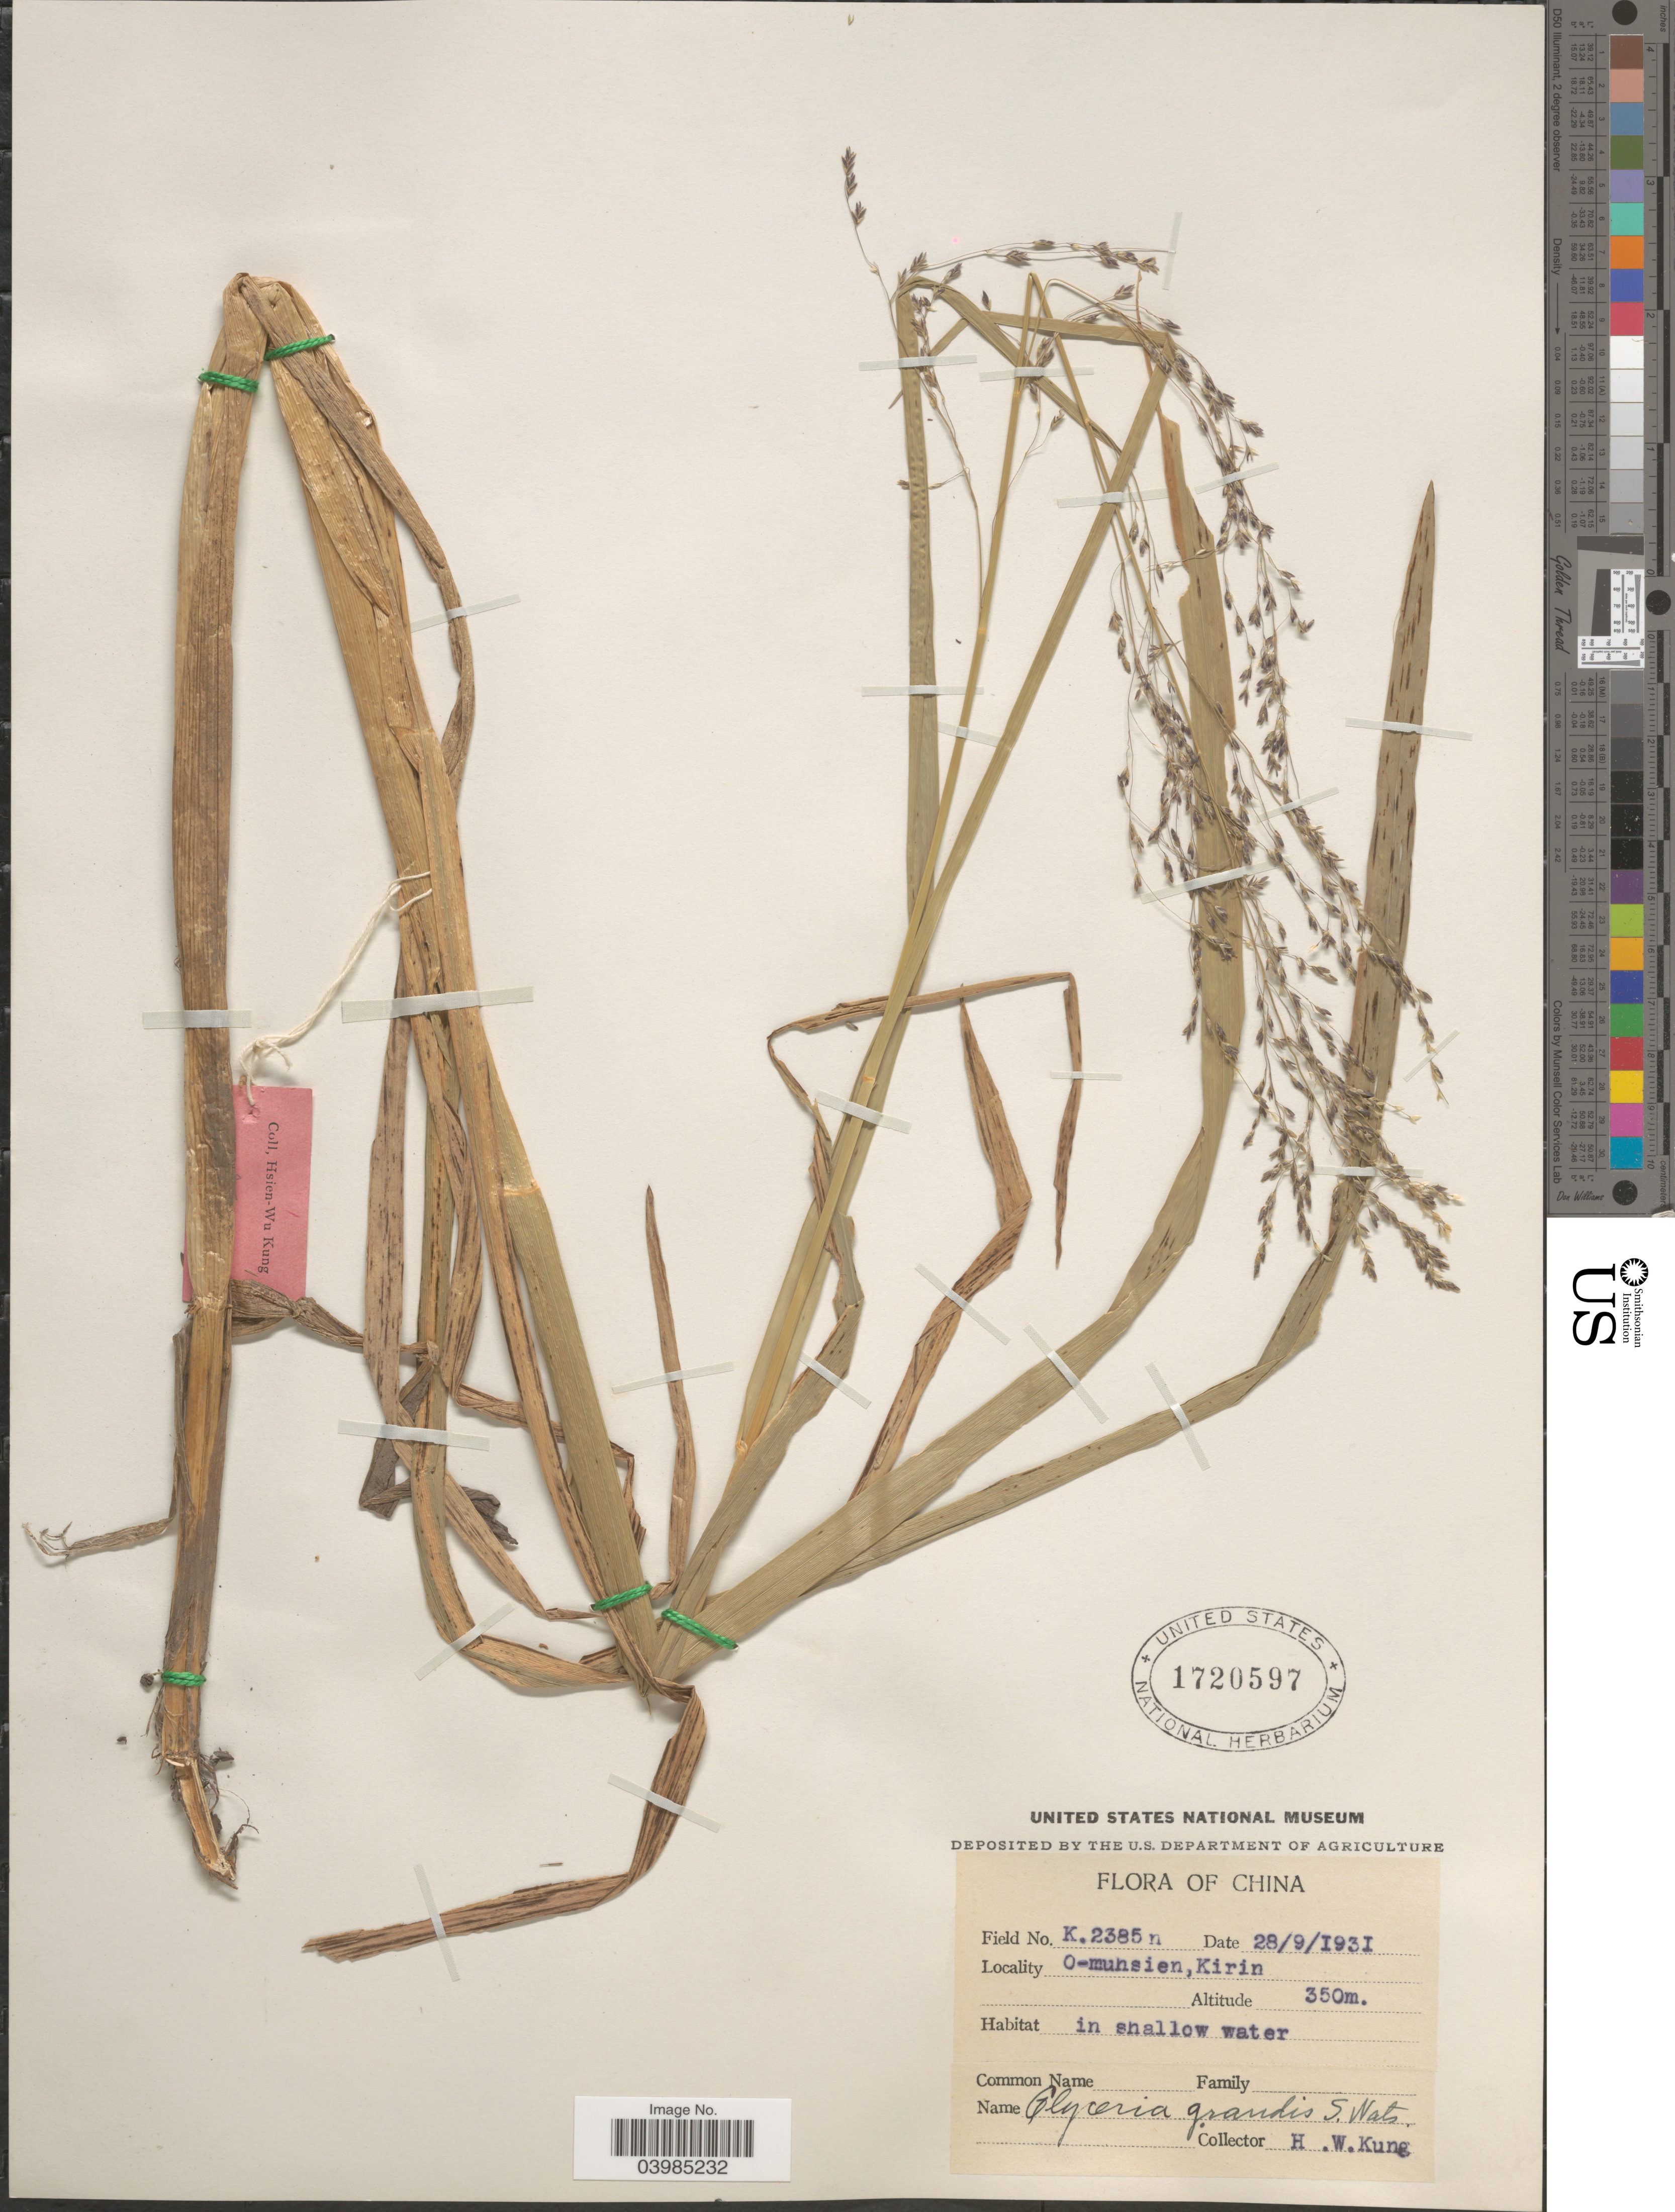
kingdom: Plantae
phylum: Tracheophyta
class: Liliopsida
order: Poales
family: Poaceae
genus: Glyceria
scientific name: Glyceria grandis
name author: S. Watson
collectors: H. Kung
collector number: K2385n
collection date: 1931-09-28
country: China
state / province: Jilin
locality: O-muhsien, Kirin.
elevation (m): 350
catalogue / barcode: US 1720597